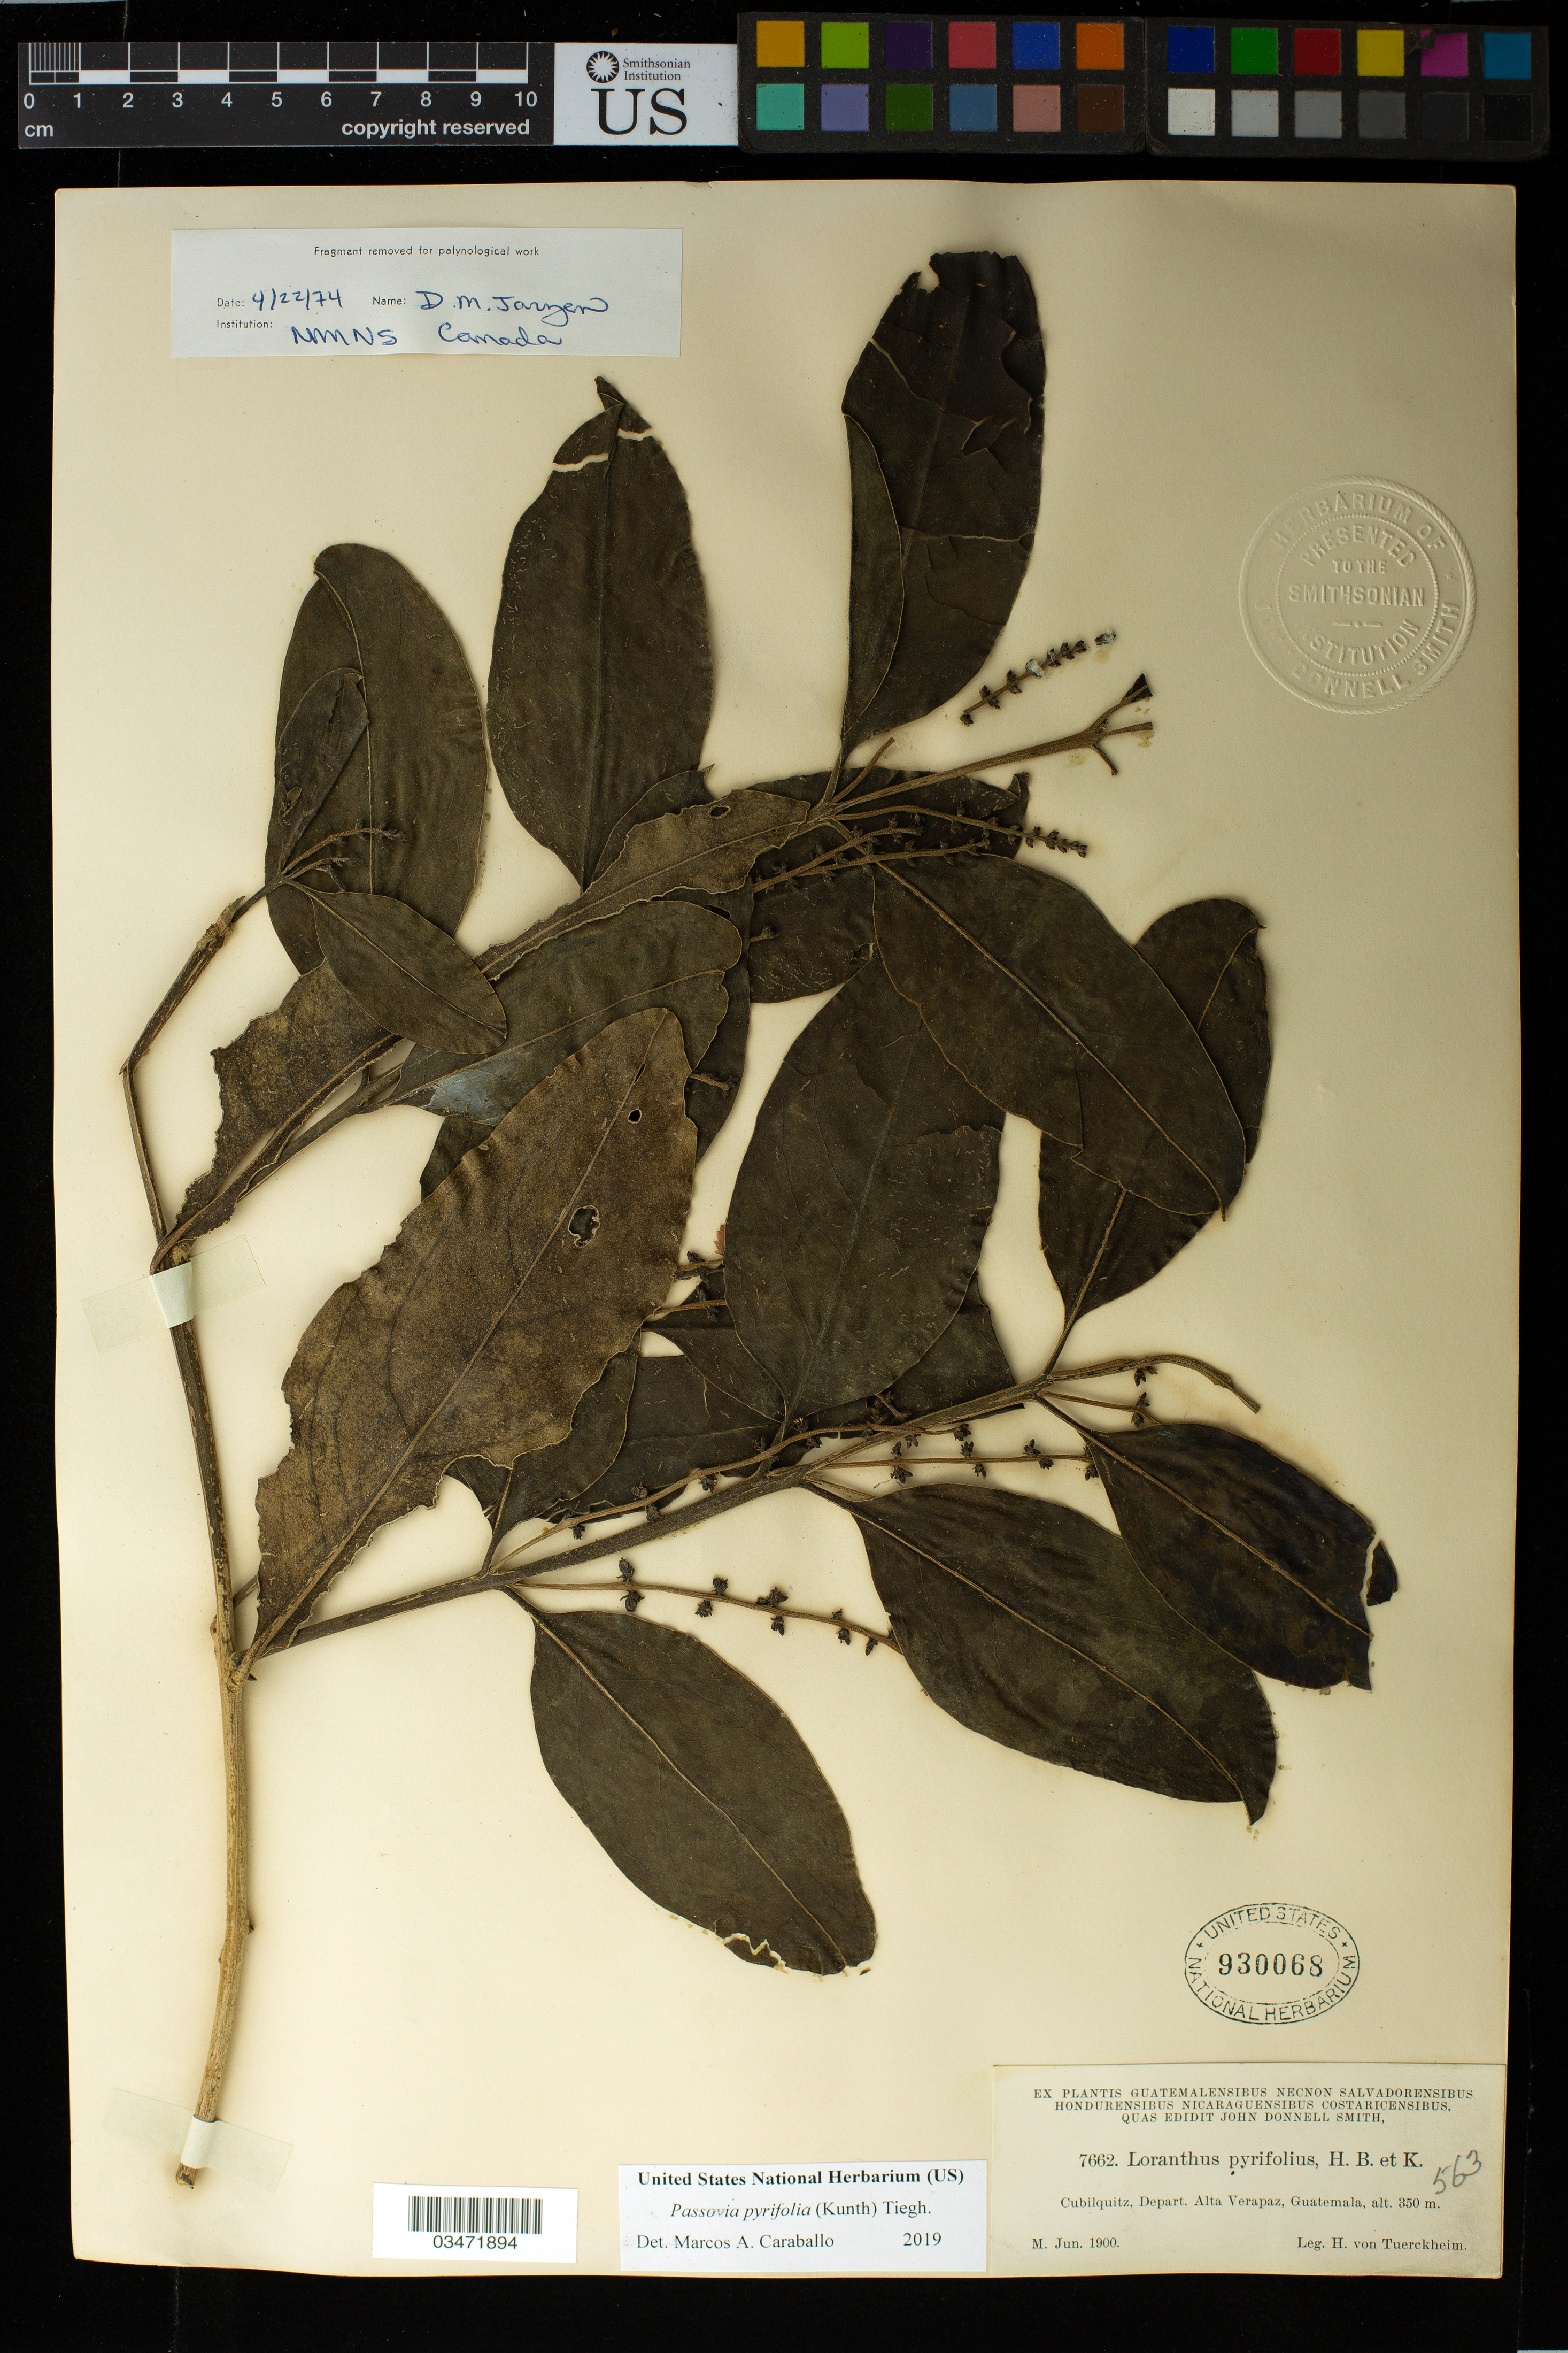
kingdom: Plantae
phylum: Tracheophyta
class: Magnoliopsida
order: Santalales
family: Loranthaceae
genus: Passovia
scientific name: Passovia pyrifolia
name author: (Kunth) Tiegh.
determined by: Caraballo-Ortiz, Marcos A., (MISS), University of Mississippi (UNITED STATES)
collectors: H. von Türckheim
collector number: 7662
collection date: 1900-06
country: Guatemala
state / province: Alta Verapaz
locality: Cubilquitz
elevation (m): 350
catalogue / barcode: US 930068